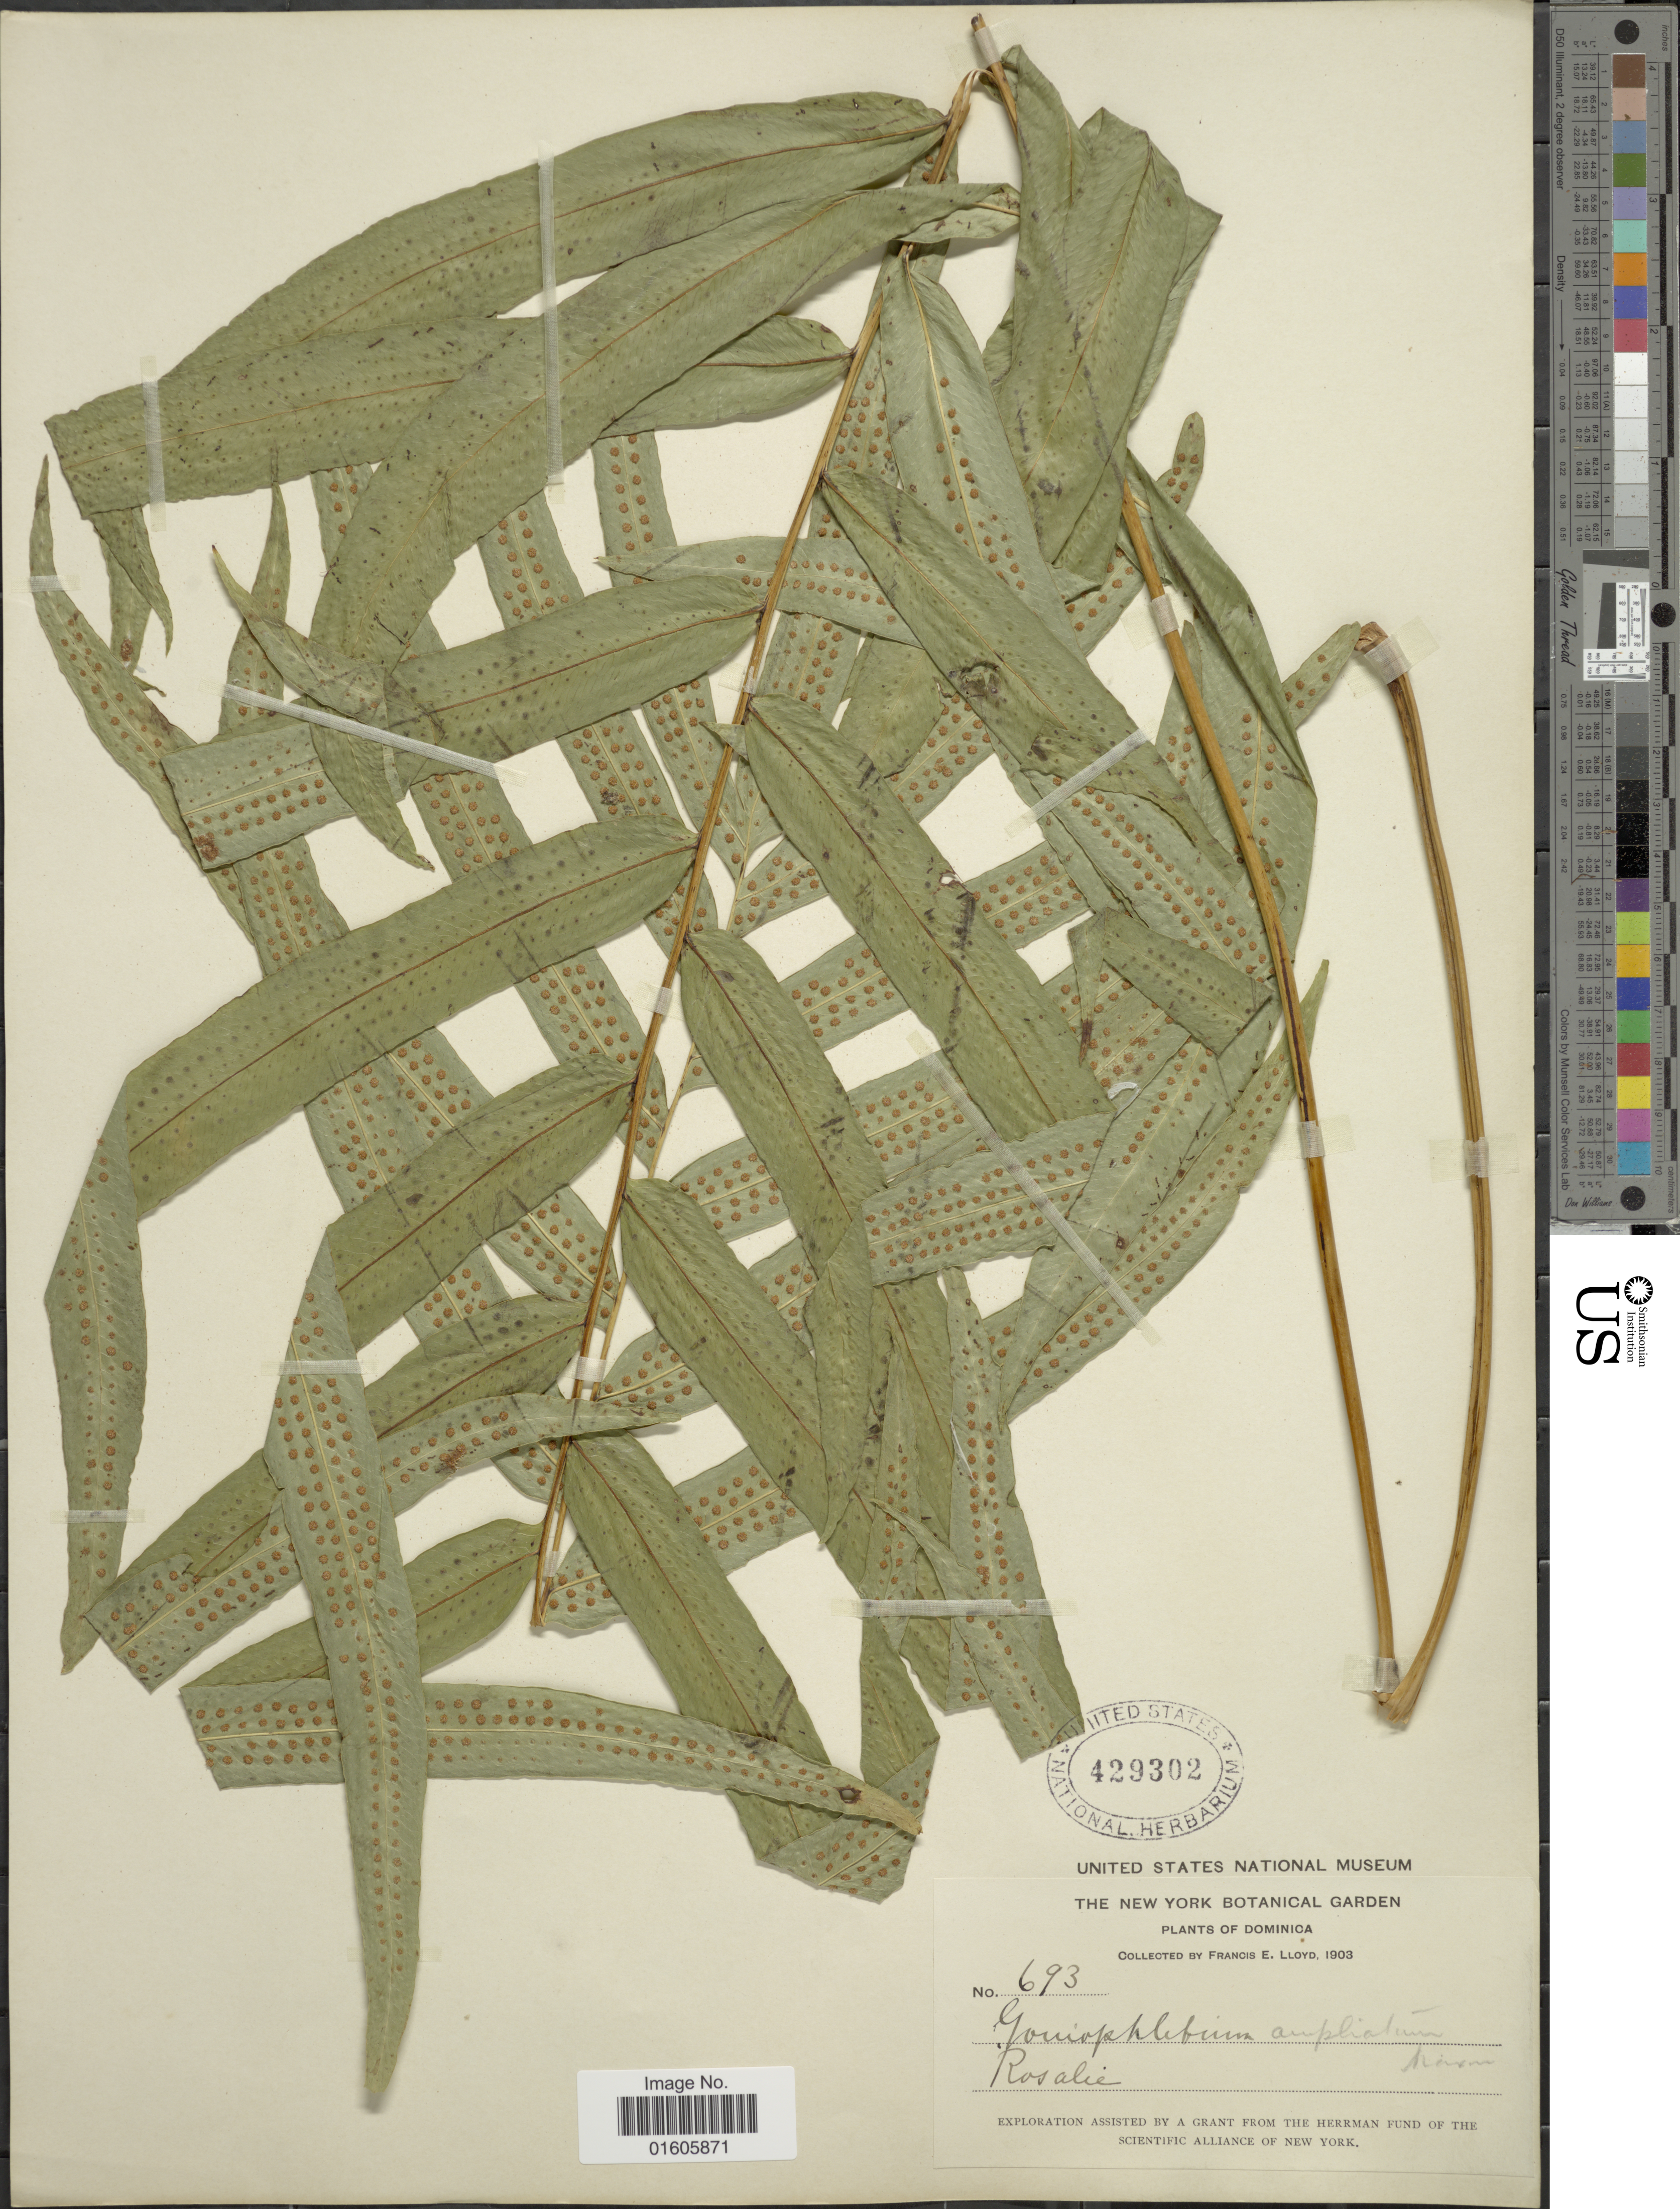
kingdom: Plantae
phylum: Tracheophyta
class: Polypodiopsida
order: Polypodiales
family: Polypodiaceae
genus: Serpocaulon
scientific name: Serpocaulon triseriale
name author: (Sw.) A.R. Sm.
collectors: Lloyd, C. E.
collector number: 693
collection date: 1903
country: Dominica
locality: Rosalie.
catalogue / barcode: US 429302